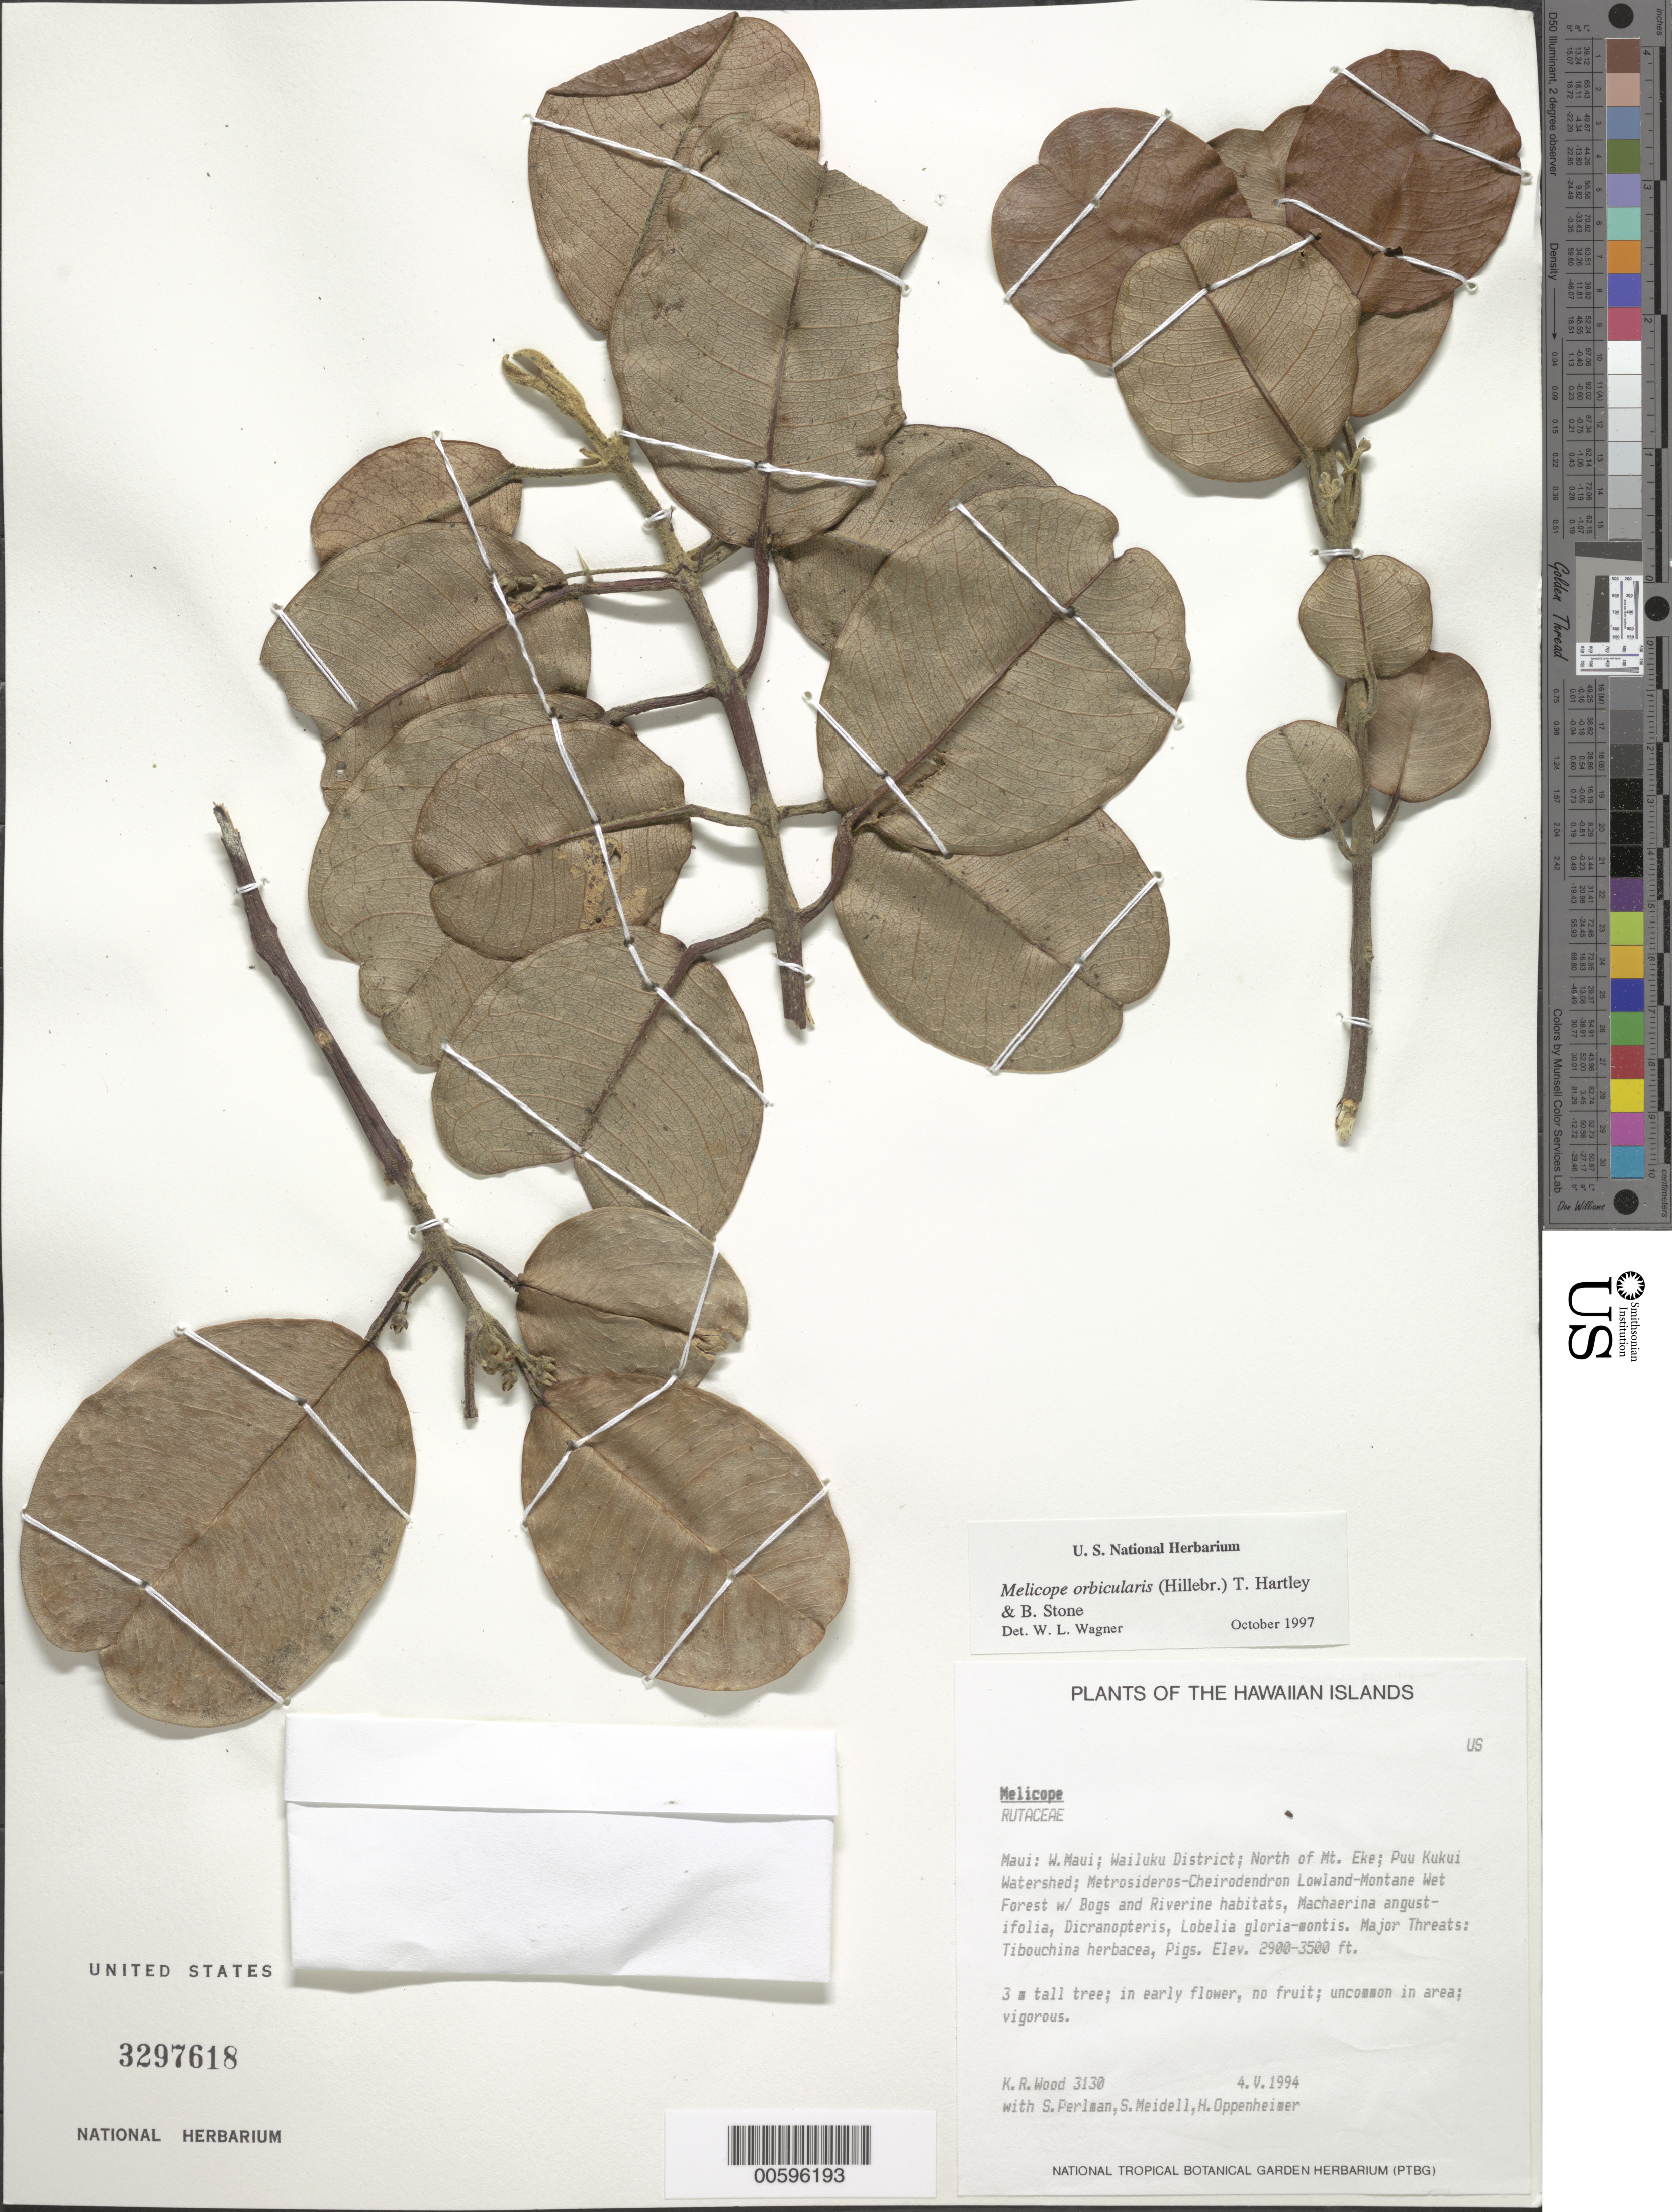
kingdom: Plantae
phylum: Tracheophyta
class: Magnoliopsida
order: Sapindales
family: Rutaceae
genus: Melicope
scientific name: Melicope orbicularis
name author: (Hillebr.) T.G. Hartley & B.C. Stone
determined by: Wagner, W. L., (BOT), Smithsonian Institution - National Museum of Natural History (UNITED STATES)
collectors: K. R. Wood, S. P. Perlman, S. Meidell & H. Oppenheimer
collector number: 3130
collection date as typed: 4 May 1994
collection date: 1994-05-04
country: United States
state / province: Hawaii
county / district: Maui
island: Maui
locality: W Maui; Wailuku Dist; N of Mt Eke; Puu Kukui Watershed.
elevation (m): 884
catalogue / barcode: US 3297618